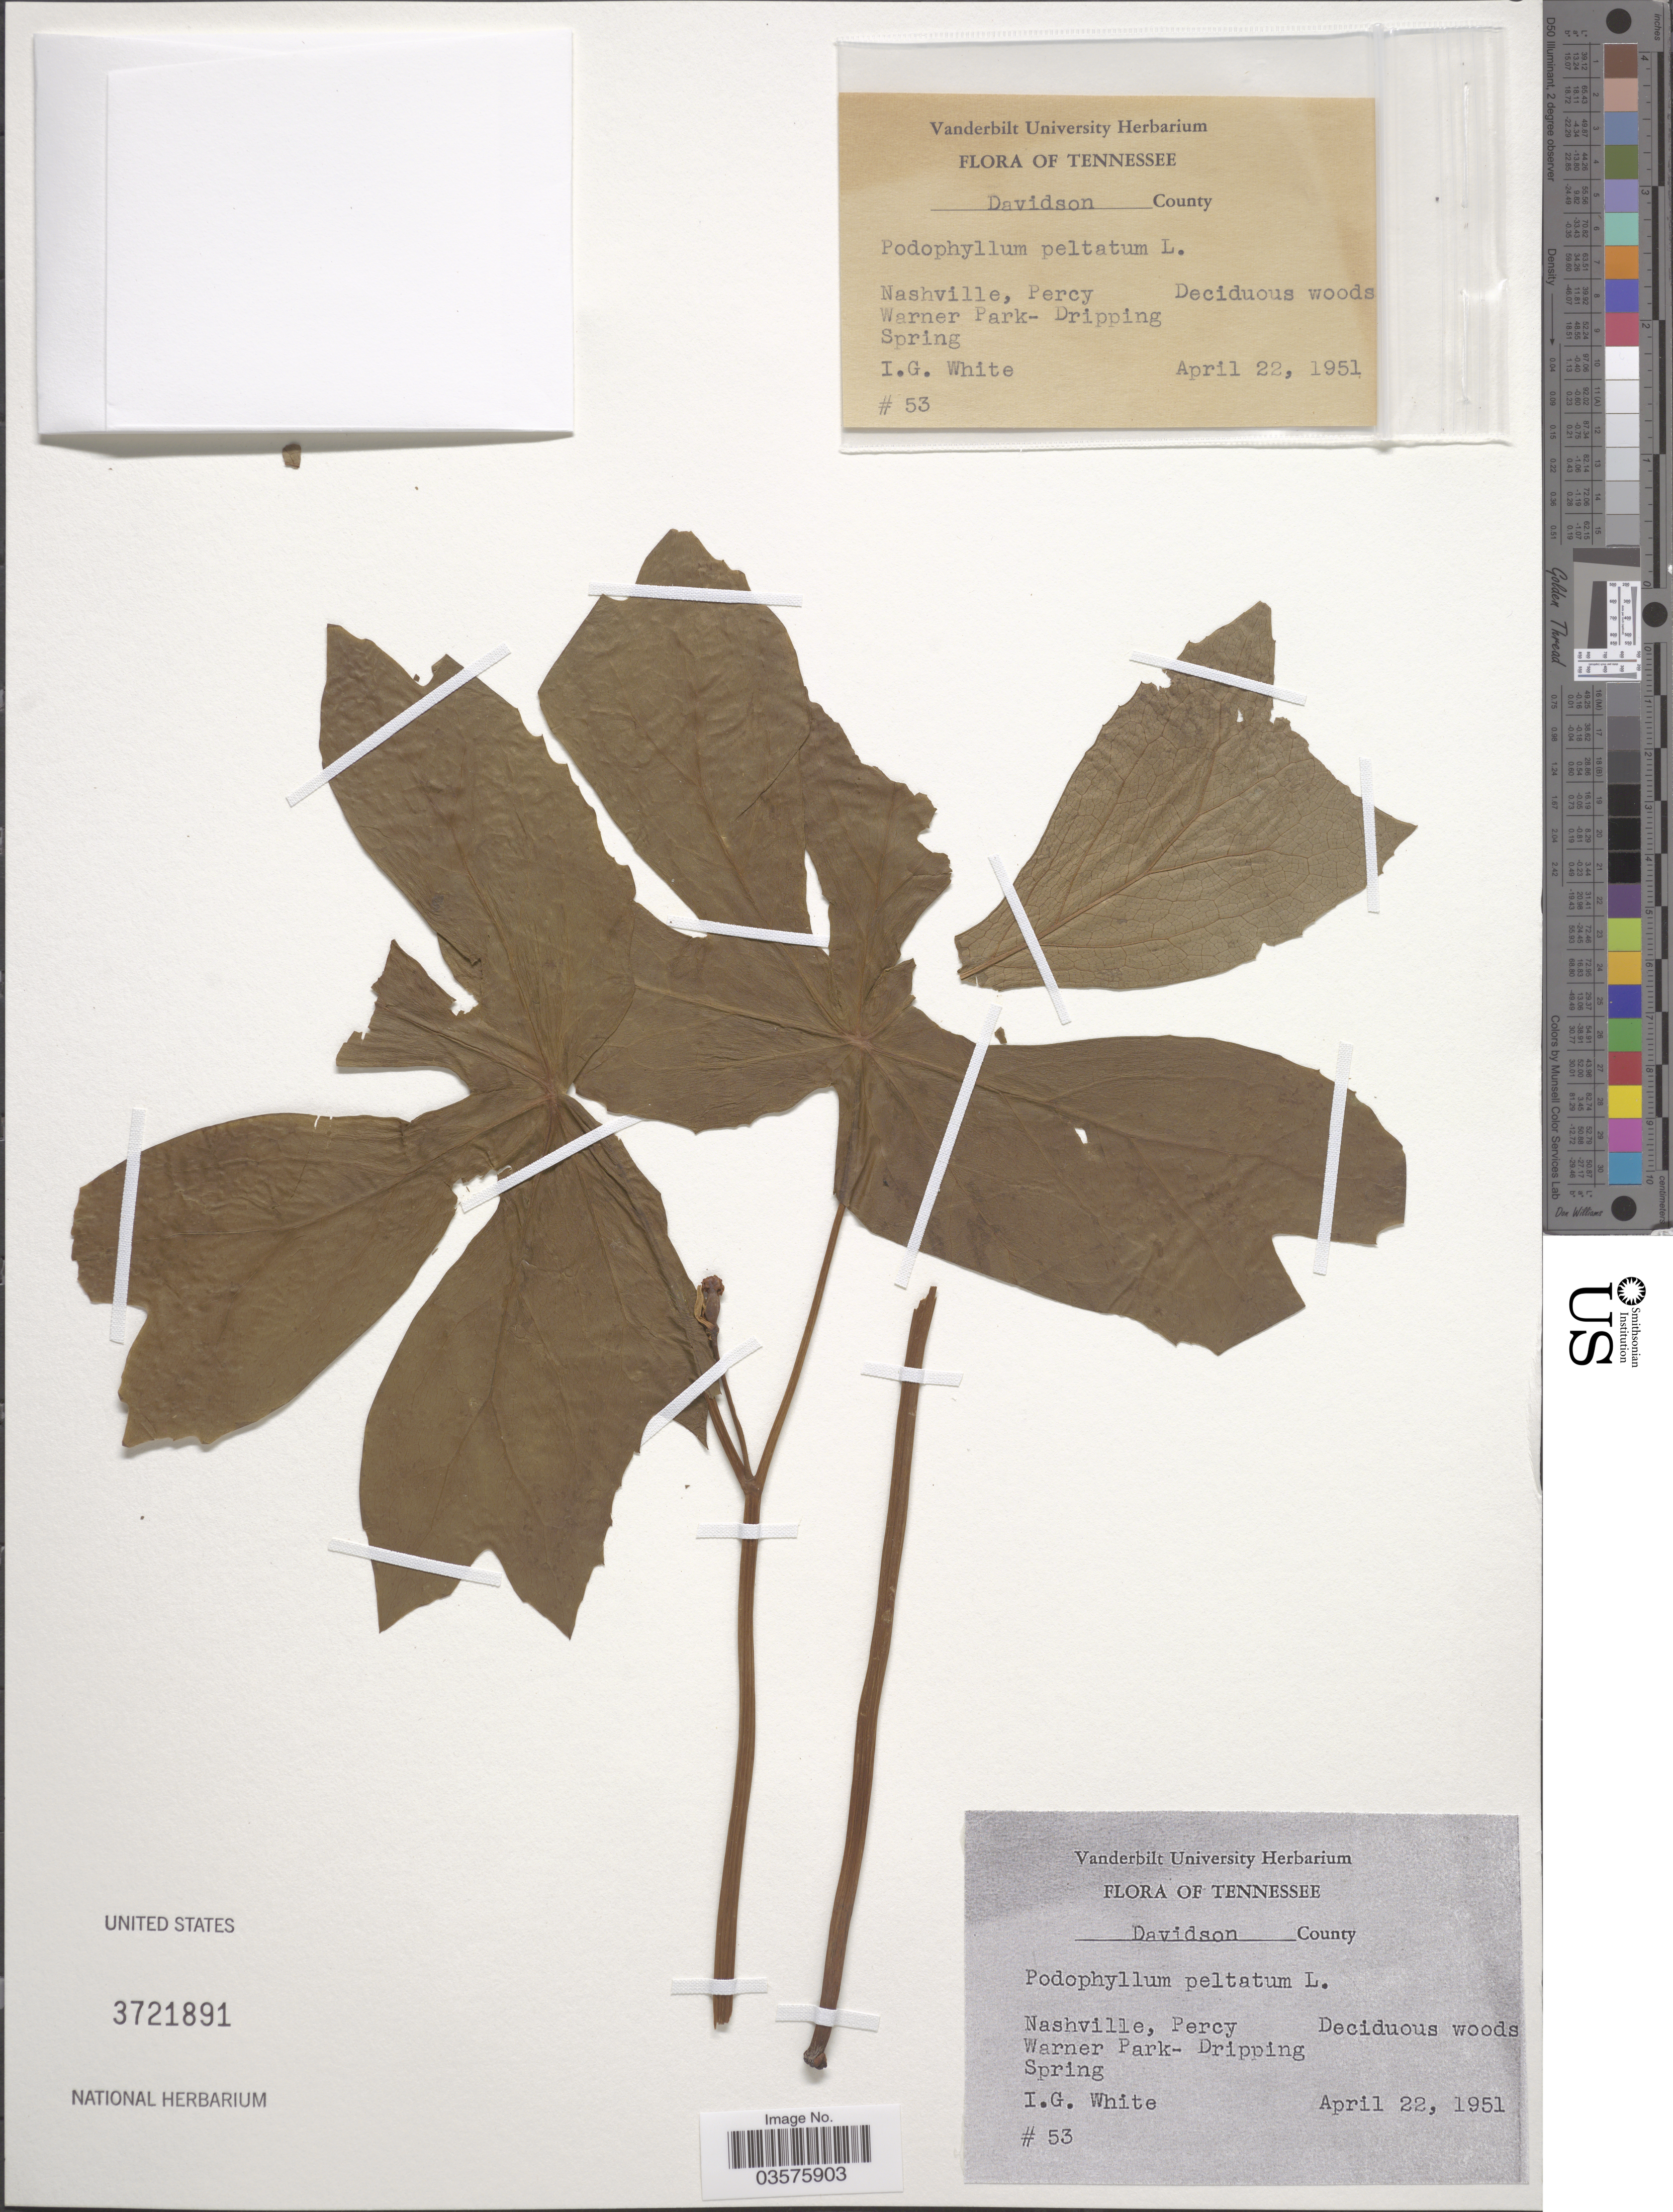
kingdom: Plantae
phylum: Tracheophyta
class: Magnoliopsida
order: Ranunculales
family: Berberidaceae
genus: Podophyllum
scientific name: Podophyllum peltatum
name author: L.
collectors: I. White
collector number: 53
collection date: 1951-04-22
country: United States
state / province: Tennessee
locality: Davidson County. Nashville, Percy Deciduous woods Warner Park- Dripping Spring.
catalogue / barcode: US 3721891